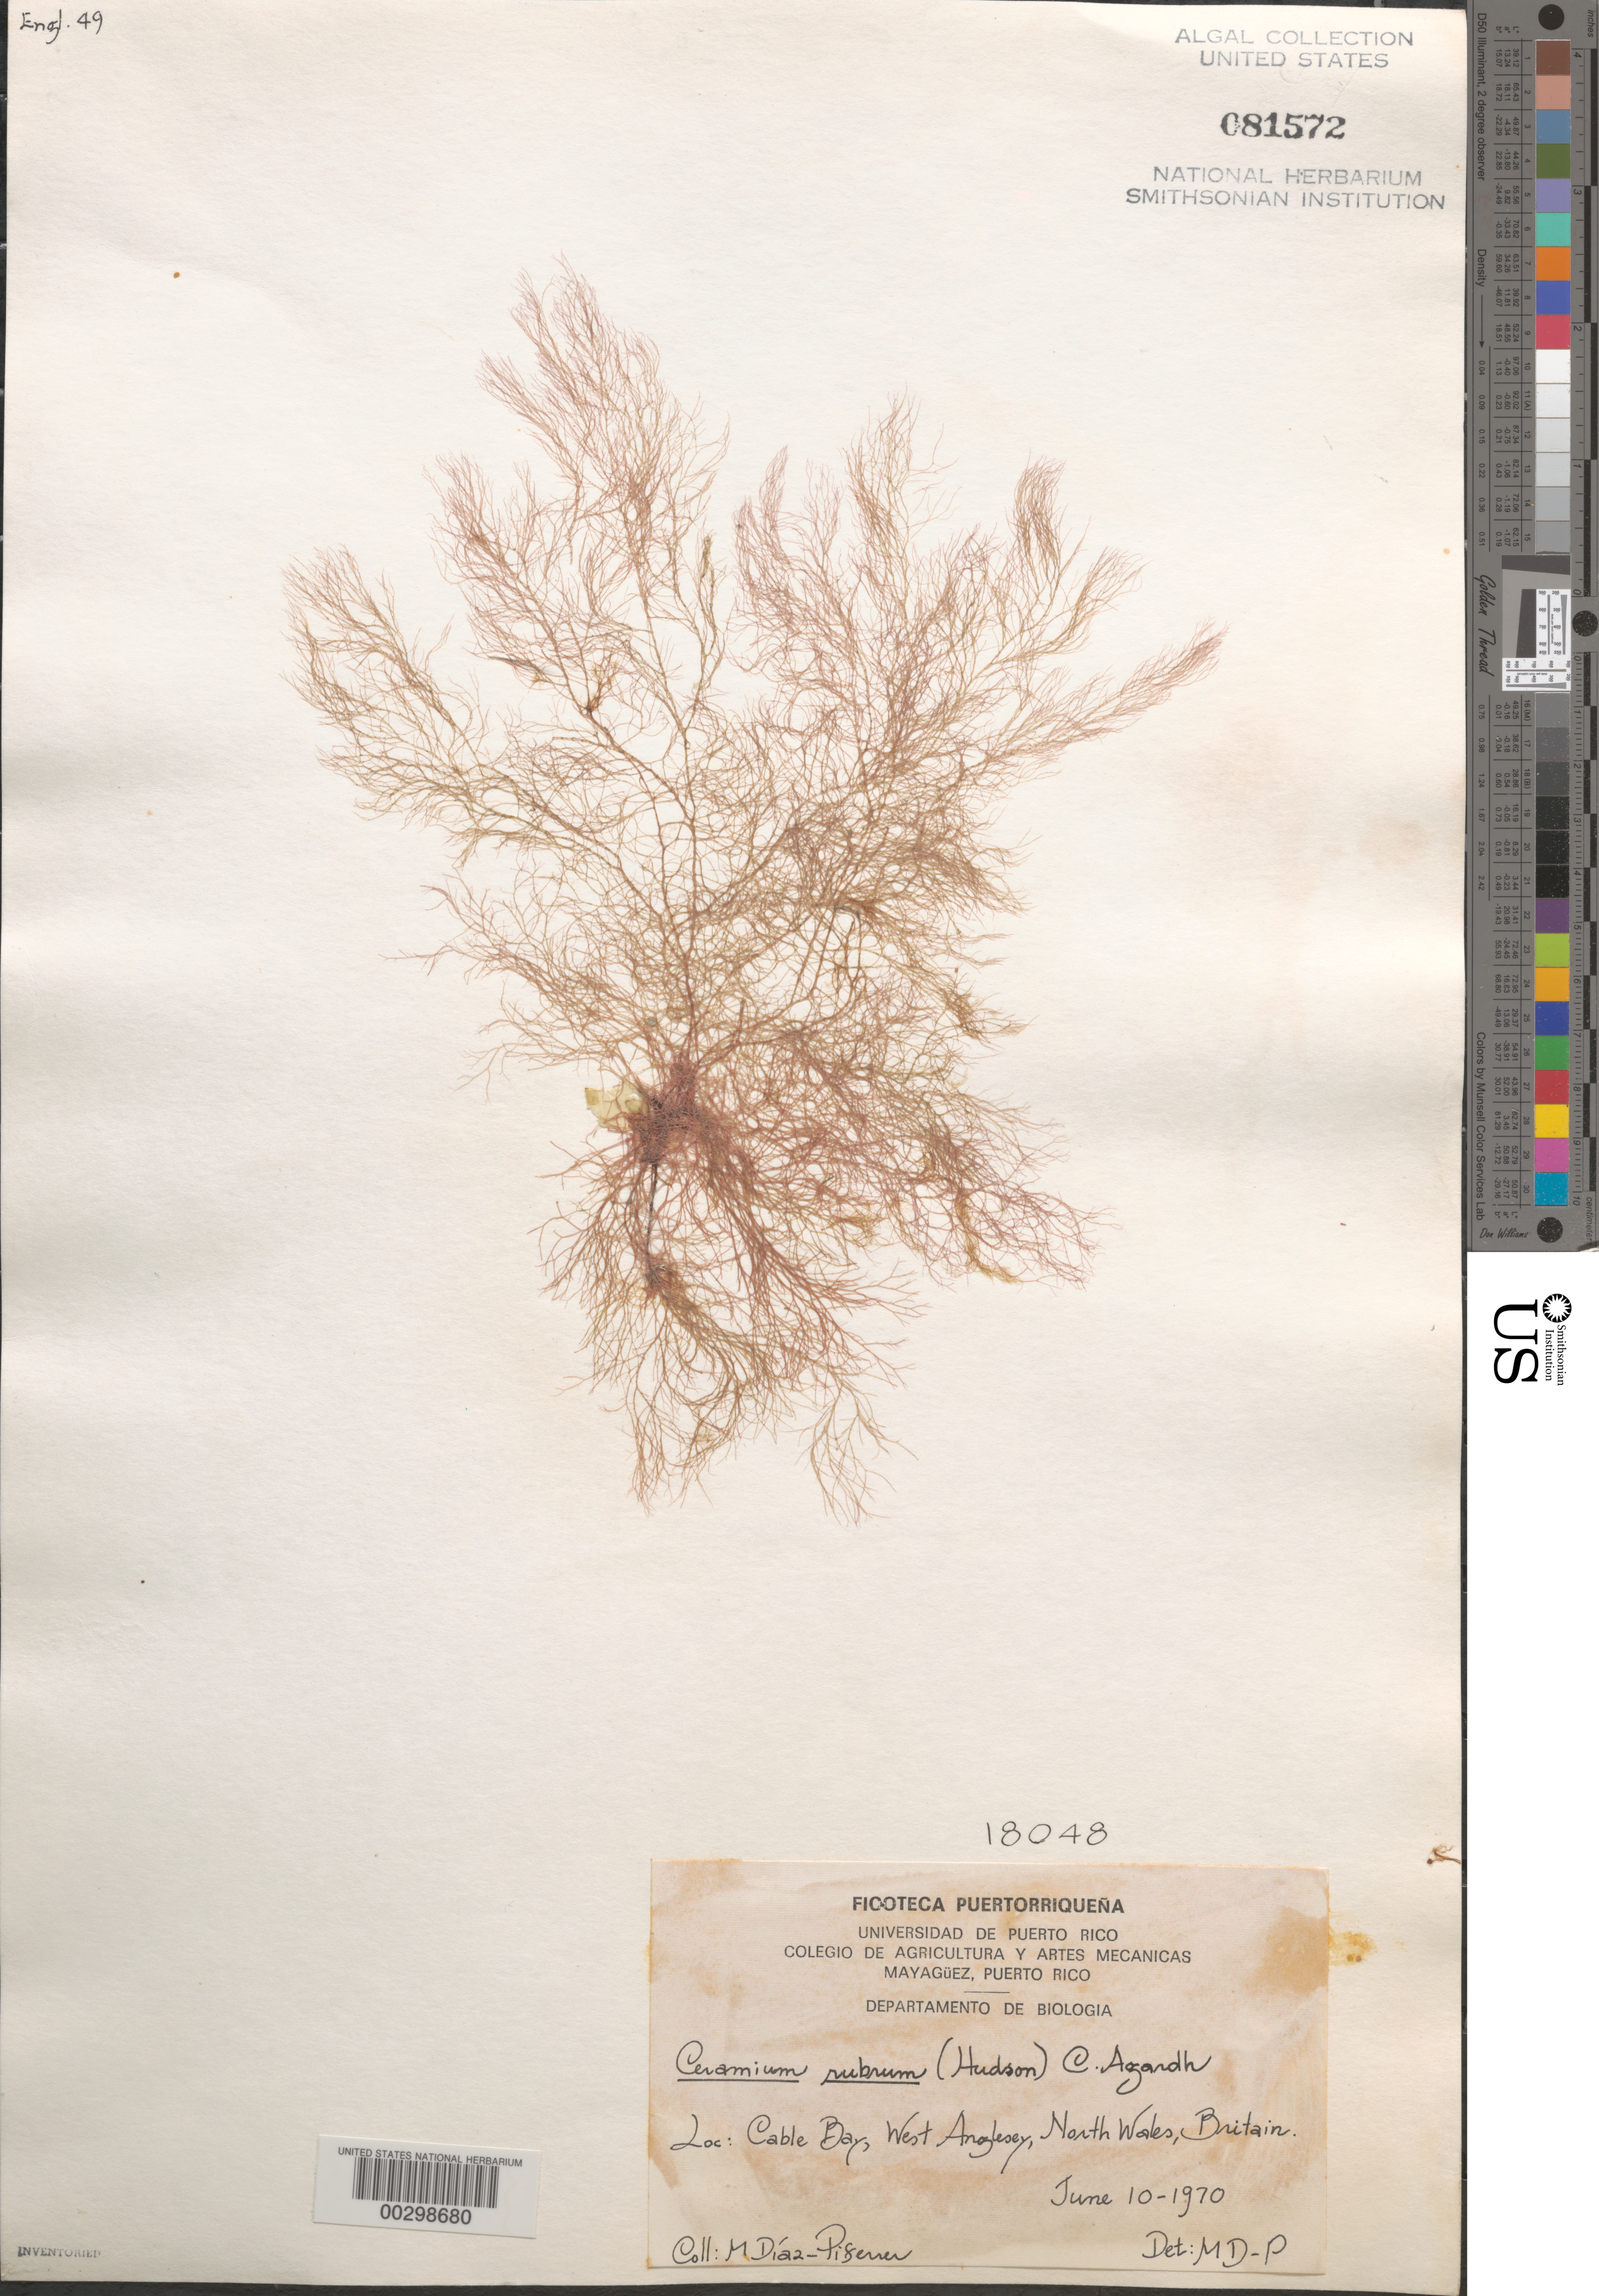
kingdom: Plantae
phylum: Rhodophyta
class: Florideophyceae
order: Ceramiales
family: Ceramiaceae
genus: Ceramium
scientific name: Ceramium rubrum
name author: C. Agardh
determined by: Diaz-Piferrer, M.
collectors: M. Diaz-Piferrer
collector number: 18048 & ENGL. 49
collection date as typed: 10 Jun 1970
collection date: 1970-06-10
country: United Kingdom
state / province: Wales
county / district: Gwynedd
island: Anglesey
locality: Cable Bay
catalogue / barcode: US 81572